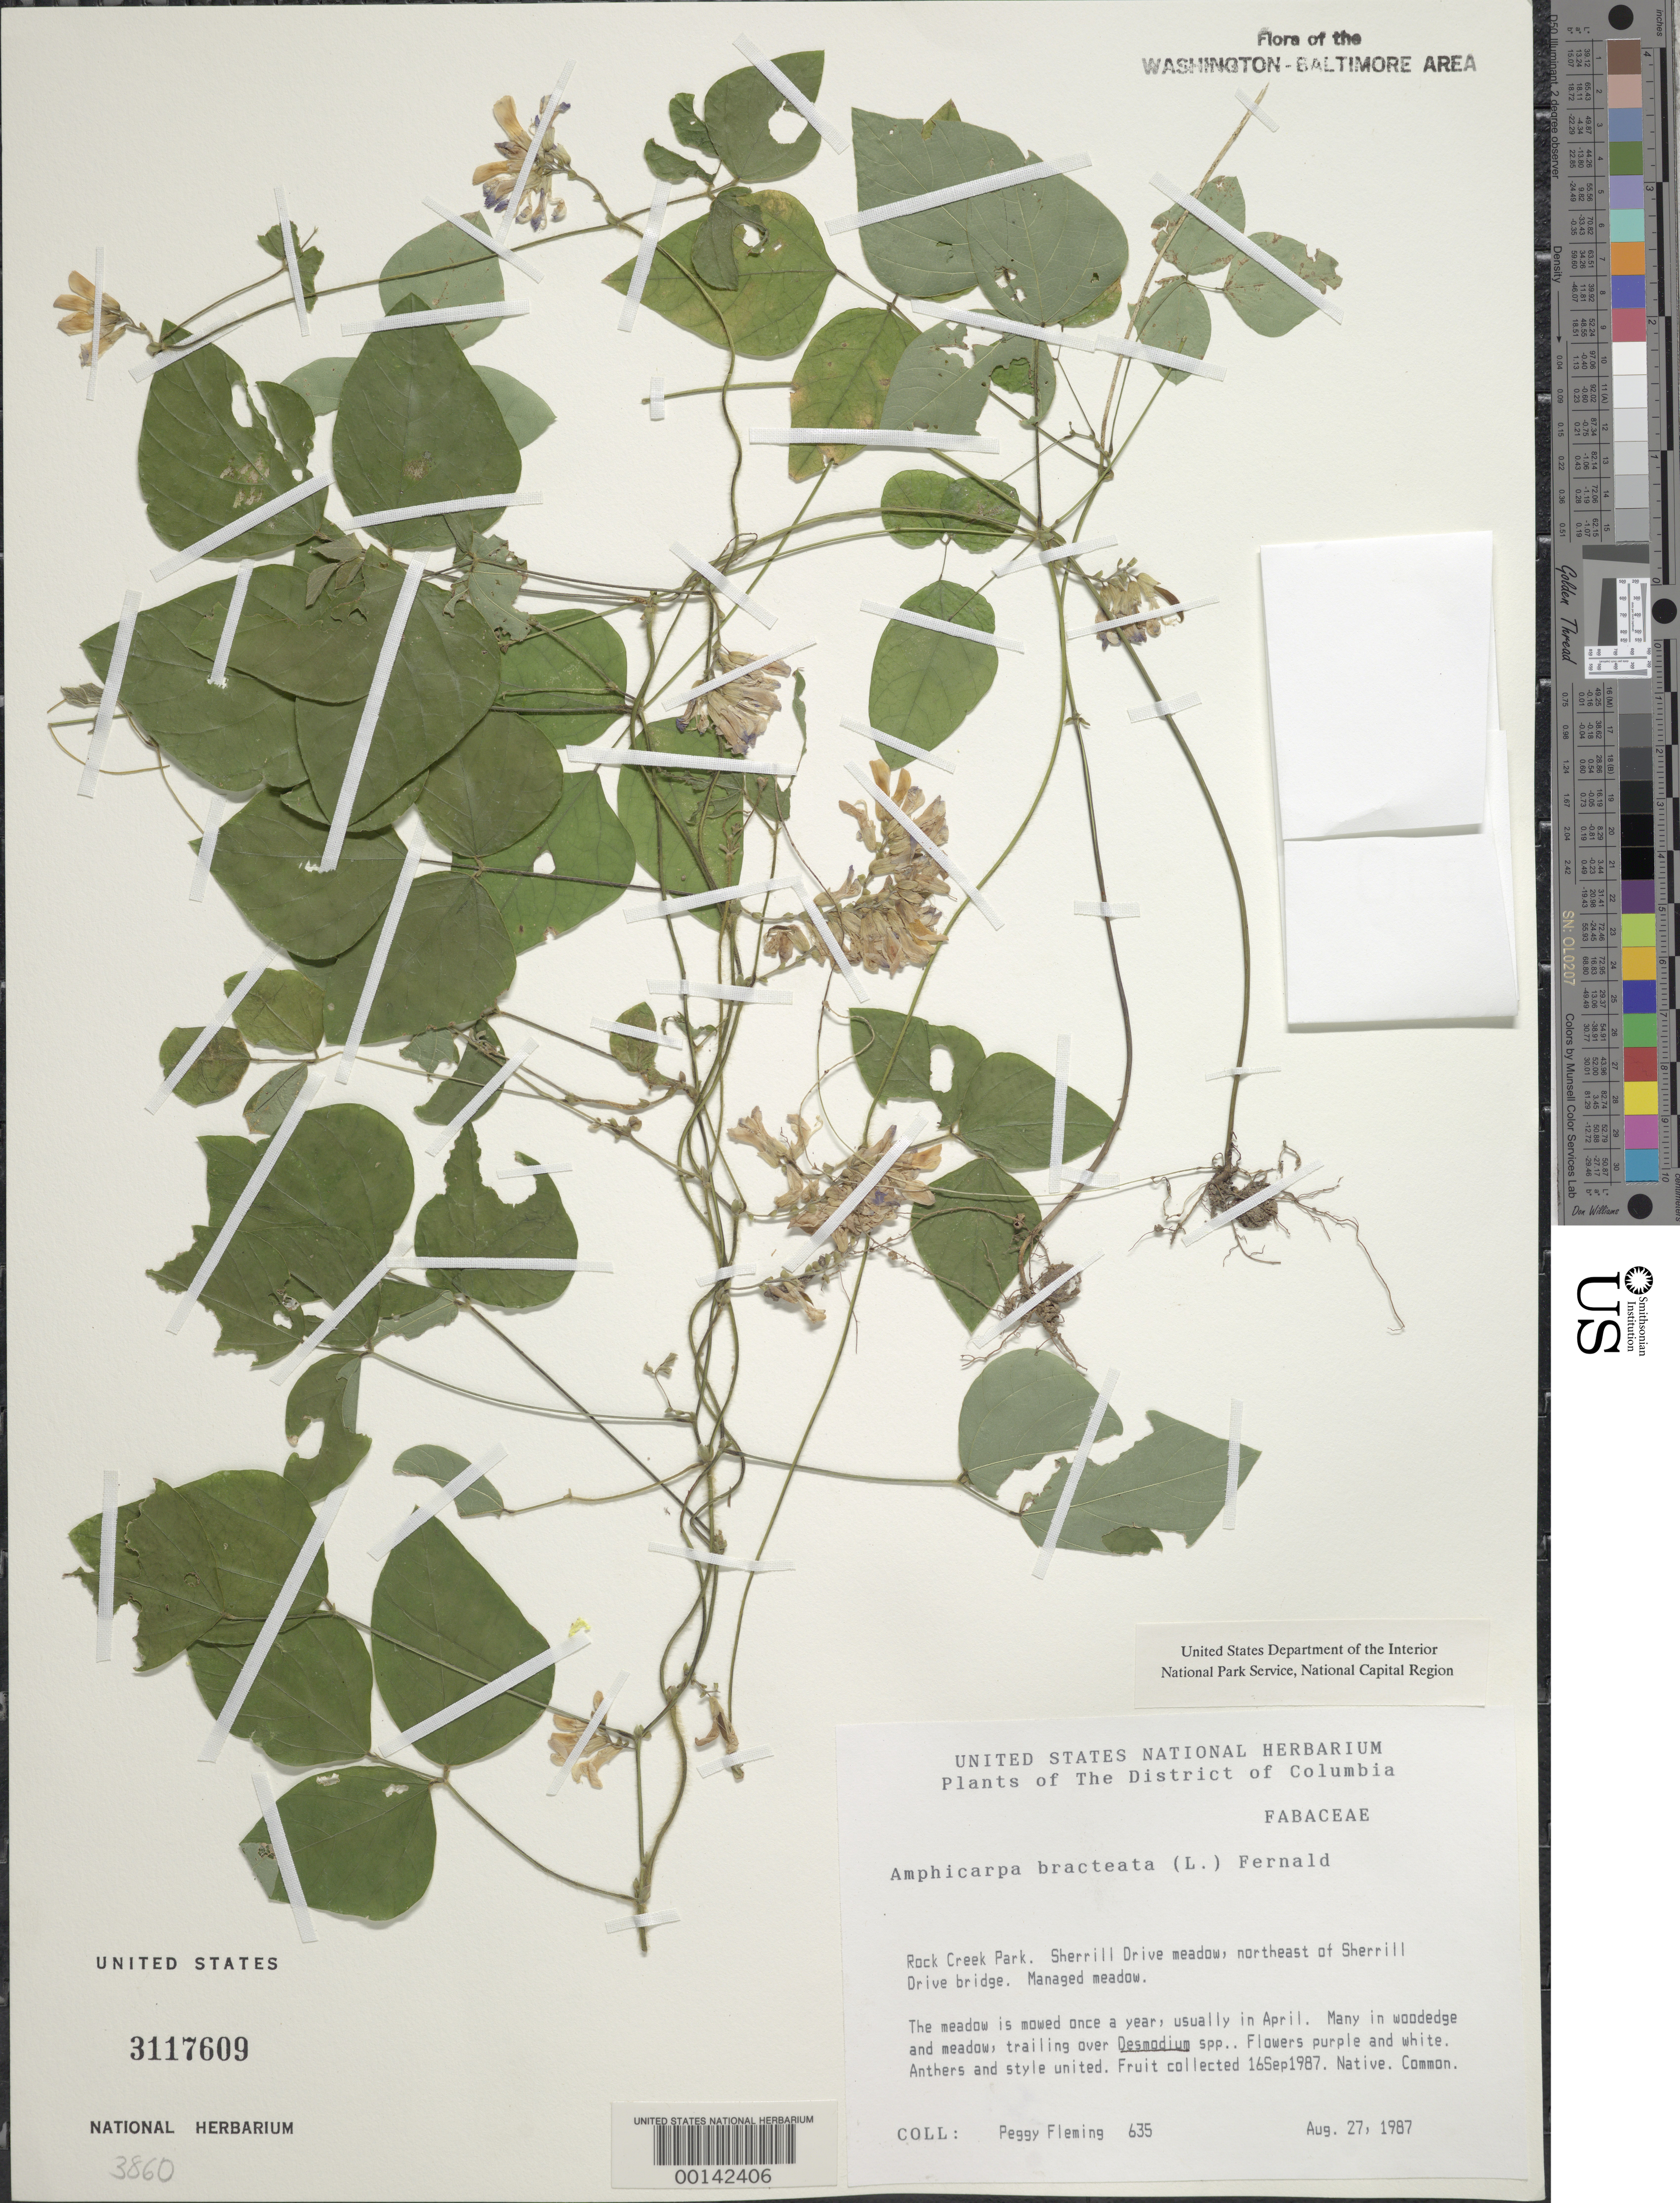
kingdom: Plantae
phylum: Tracheophyta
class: Magnoliopsida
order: Fabales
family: Fabaceae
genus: Amphicarpaea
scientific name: Amphicarpaea bracteata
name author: (L.) Fernald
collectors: P. Fleming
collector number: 635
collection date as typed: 27 Aug 1987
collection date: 1987-08-27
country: United States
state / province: District of Columbia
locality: Rock Creek Park. Sherrill Drive meadow, northeast of Sherrill Drive Bridge. Rock Creek Park and vicinity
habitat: Managed meadow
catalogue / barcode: US 3117609